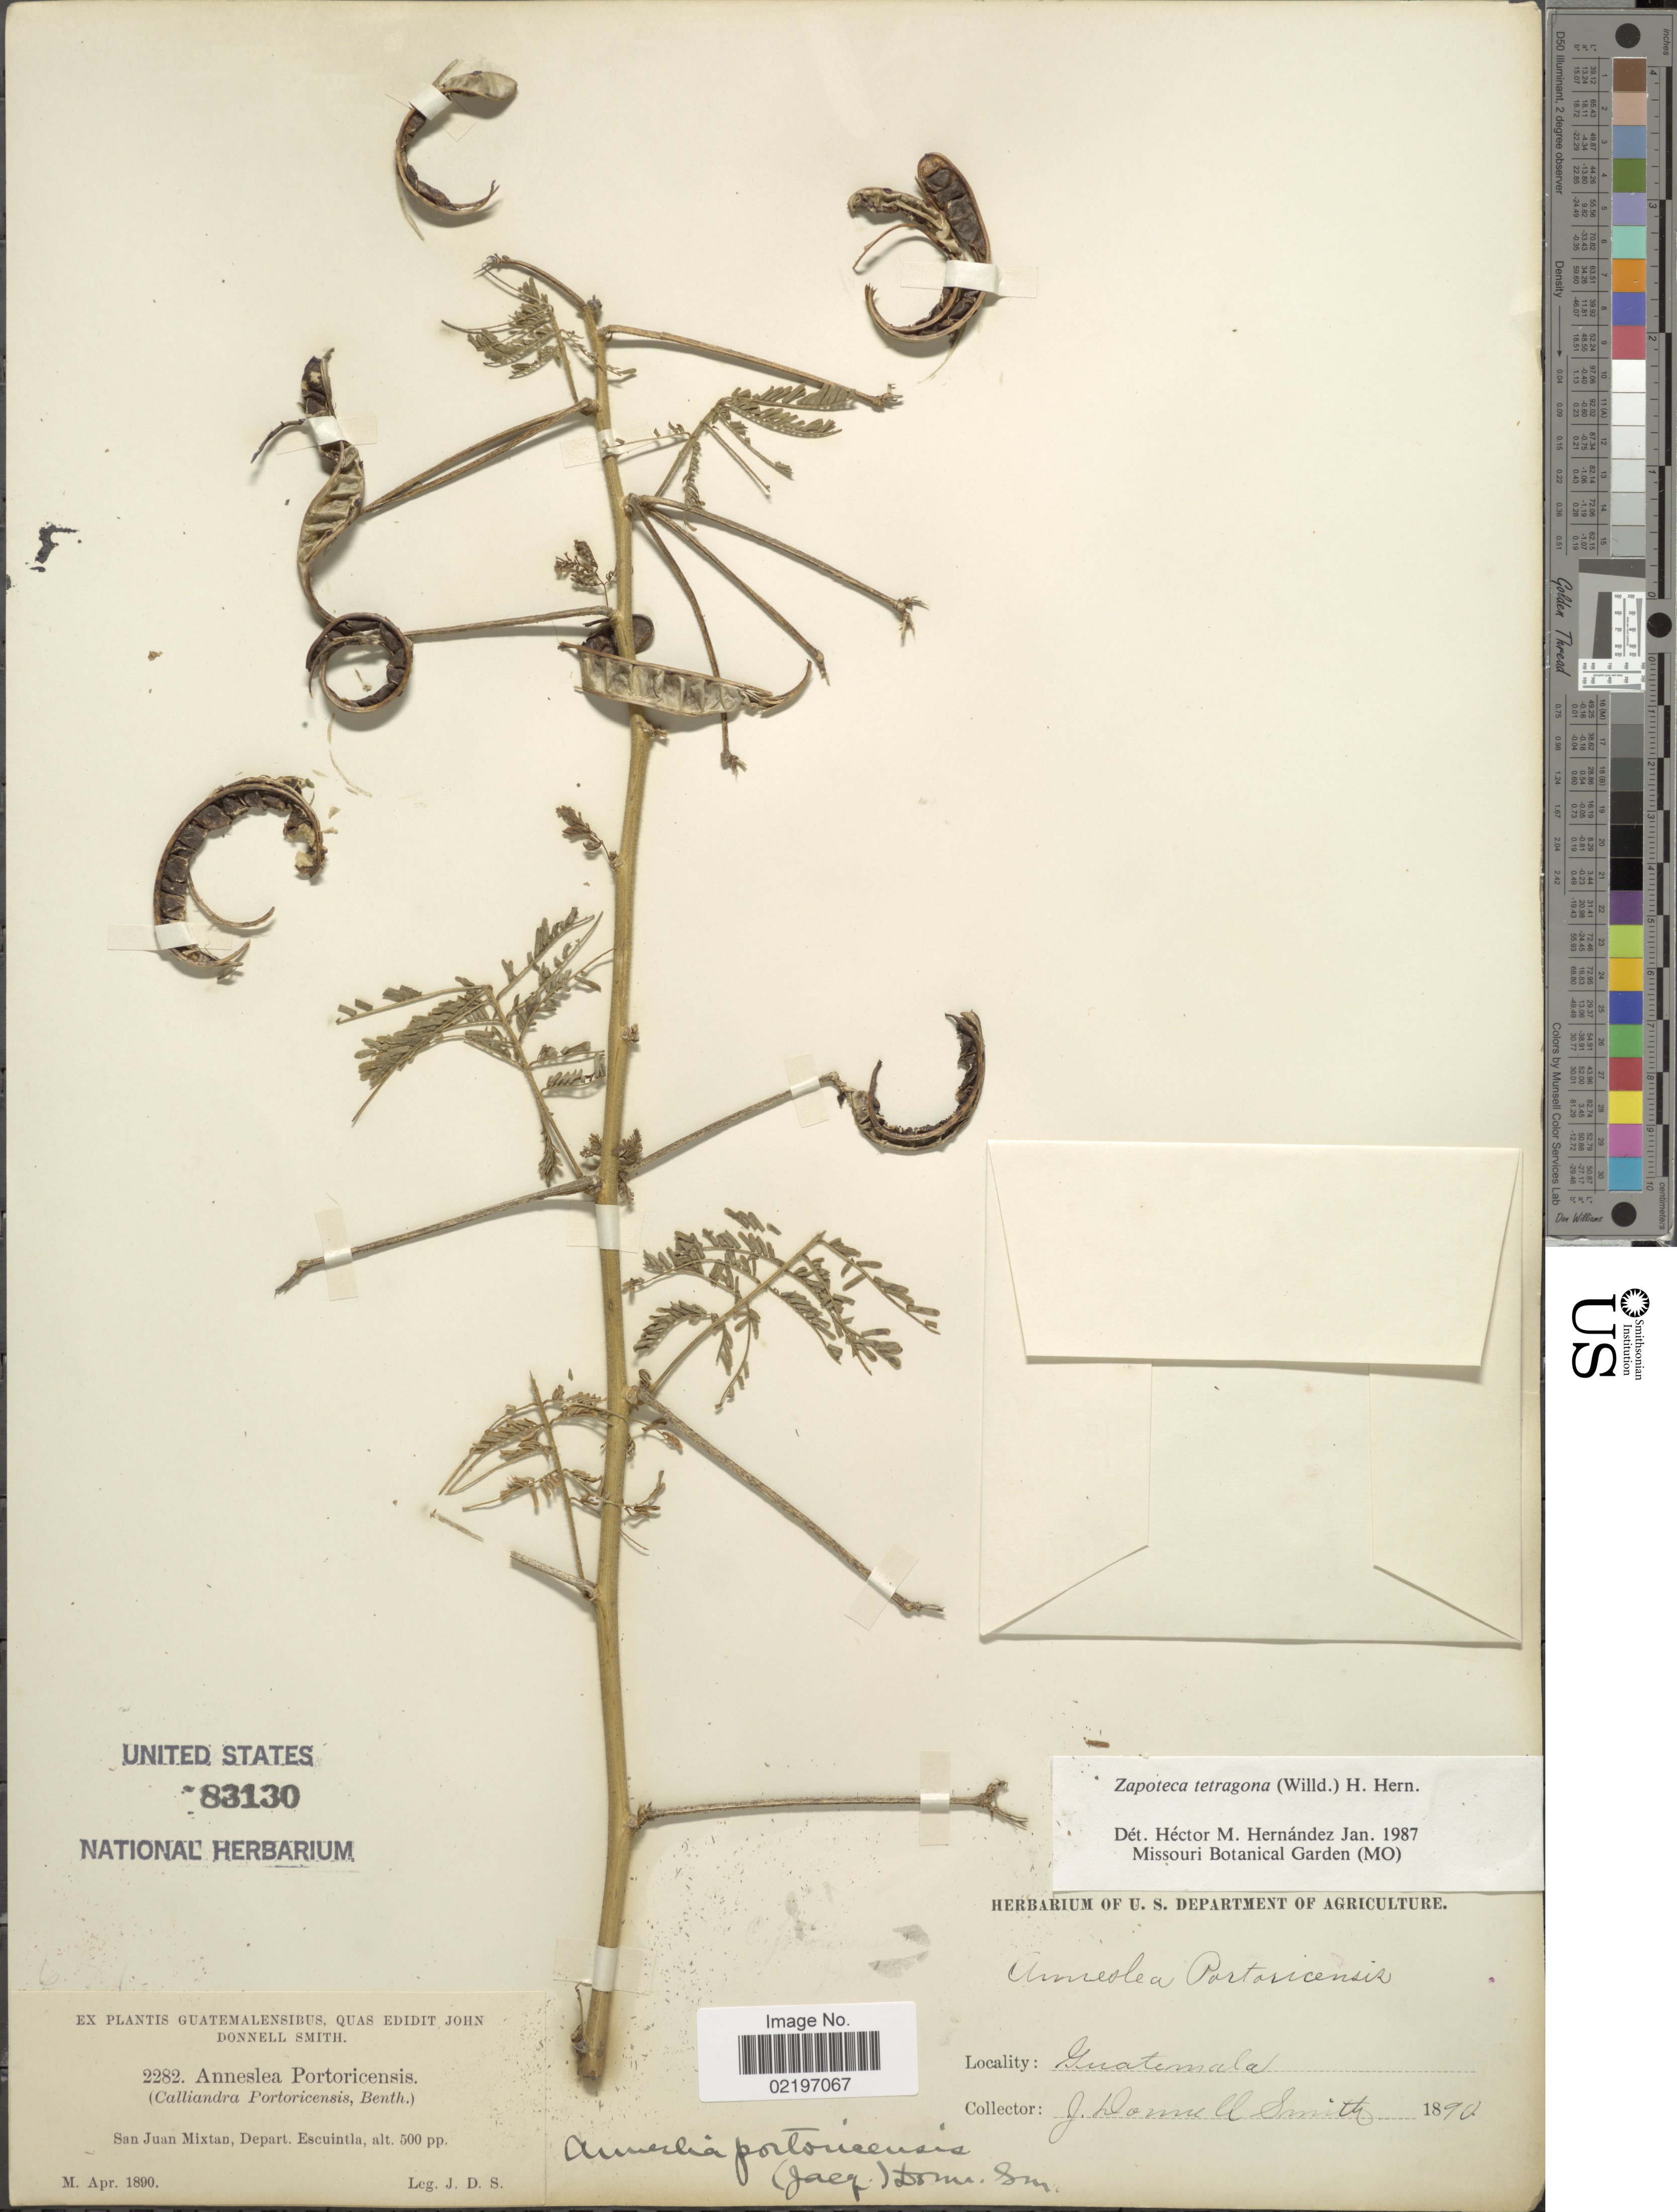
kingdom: Plantae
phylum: Tracheophyta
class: Magnoliopsida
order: Fabales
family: Fabaceae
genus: Zapoteca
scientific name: Zapoteca tetragona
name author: (Willd.) H.M. Hern.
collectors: J. Donnell Smith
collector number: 2282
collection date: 1890-04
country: Guatemala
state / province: Escuintla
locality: San Juan Mixtan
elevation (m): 152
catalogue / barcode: US 83130